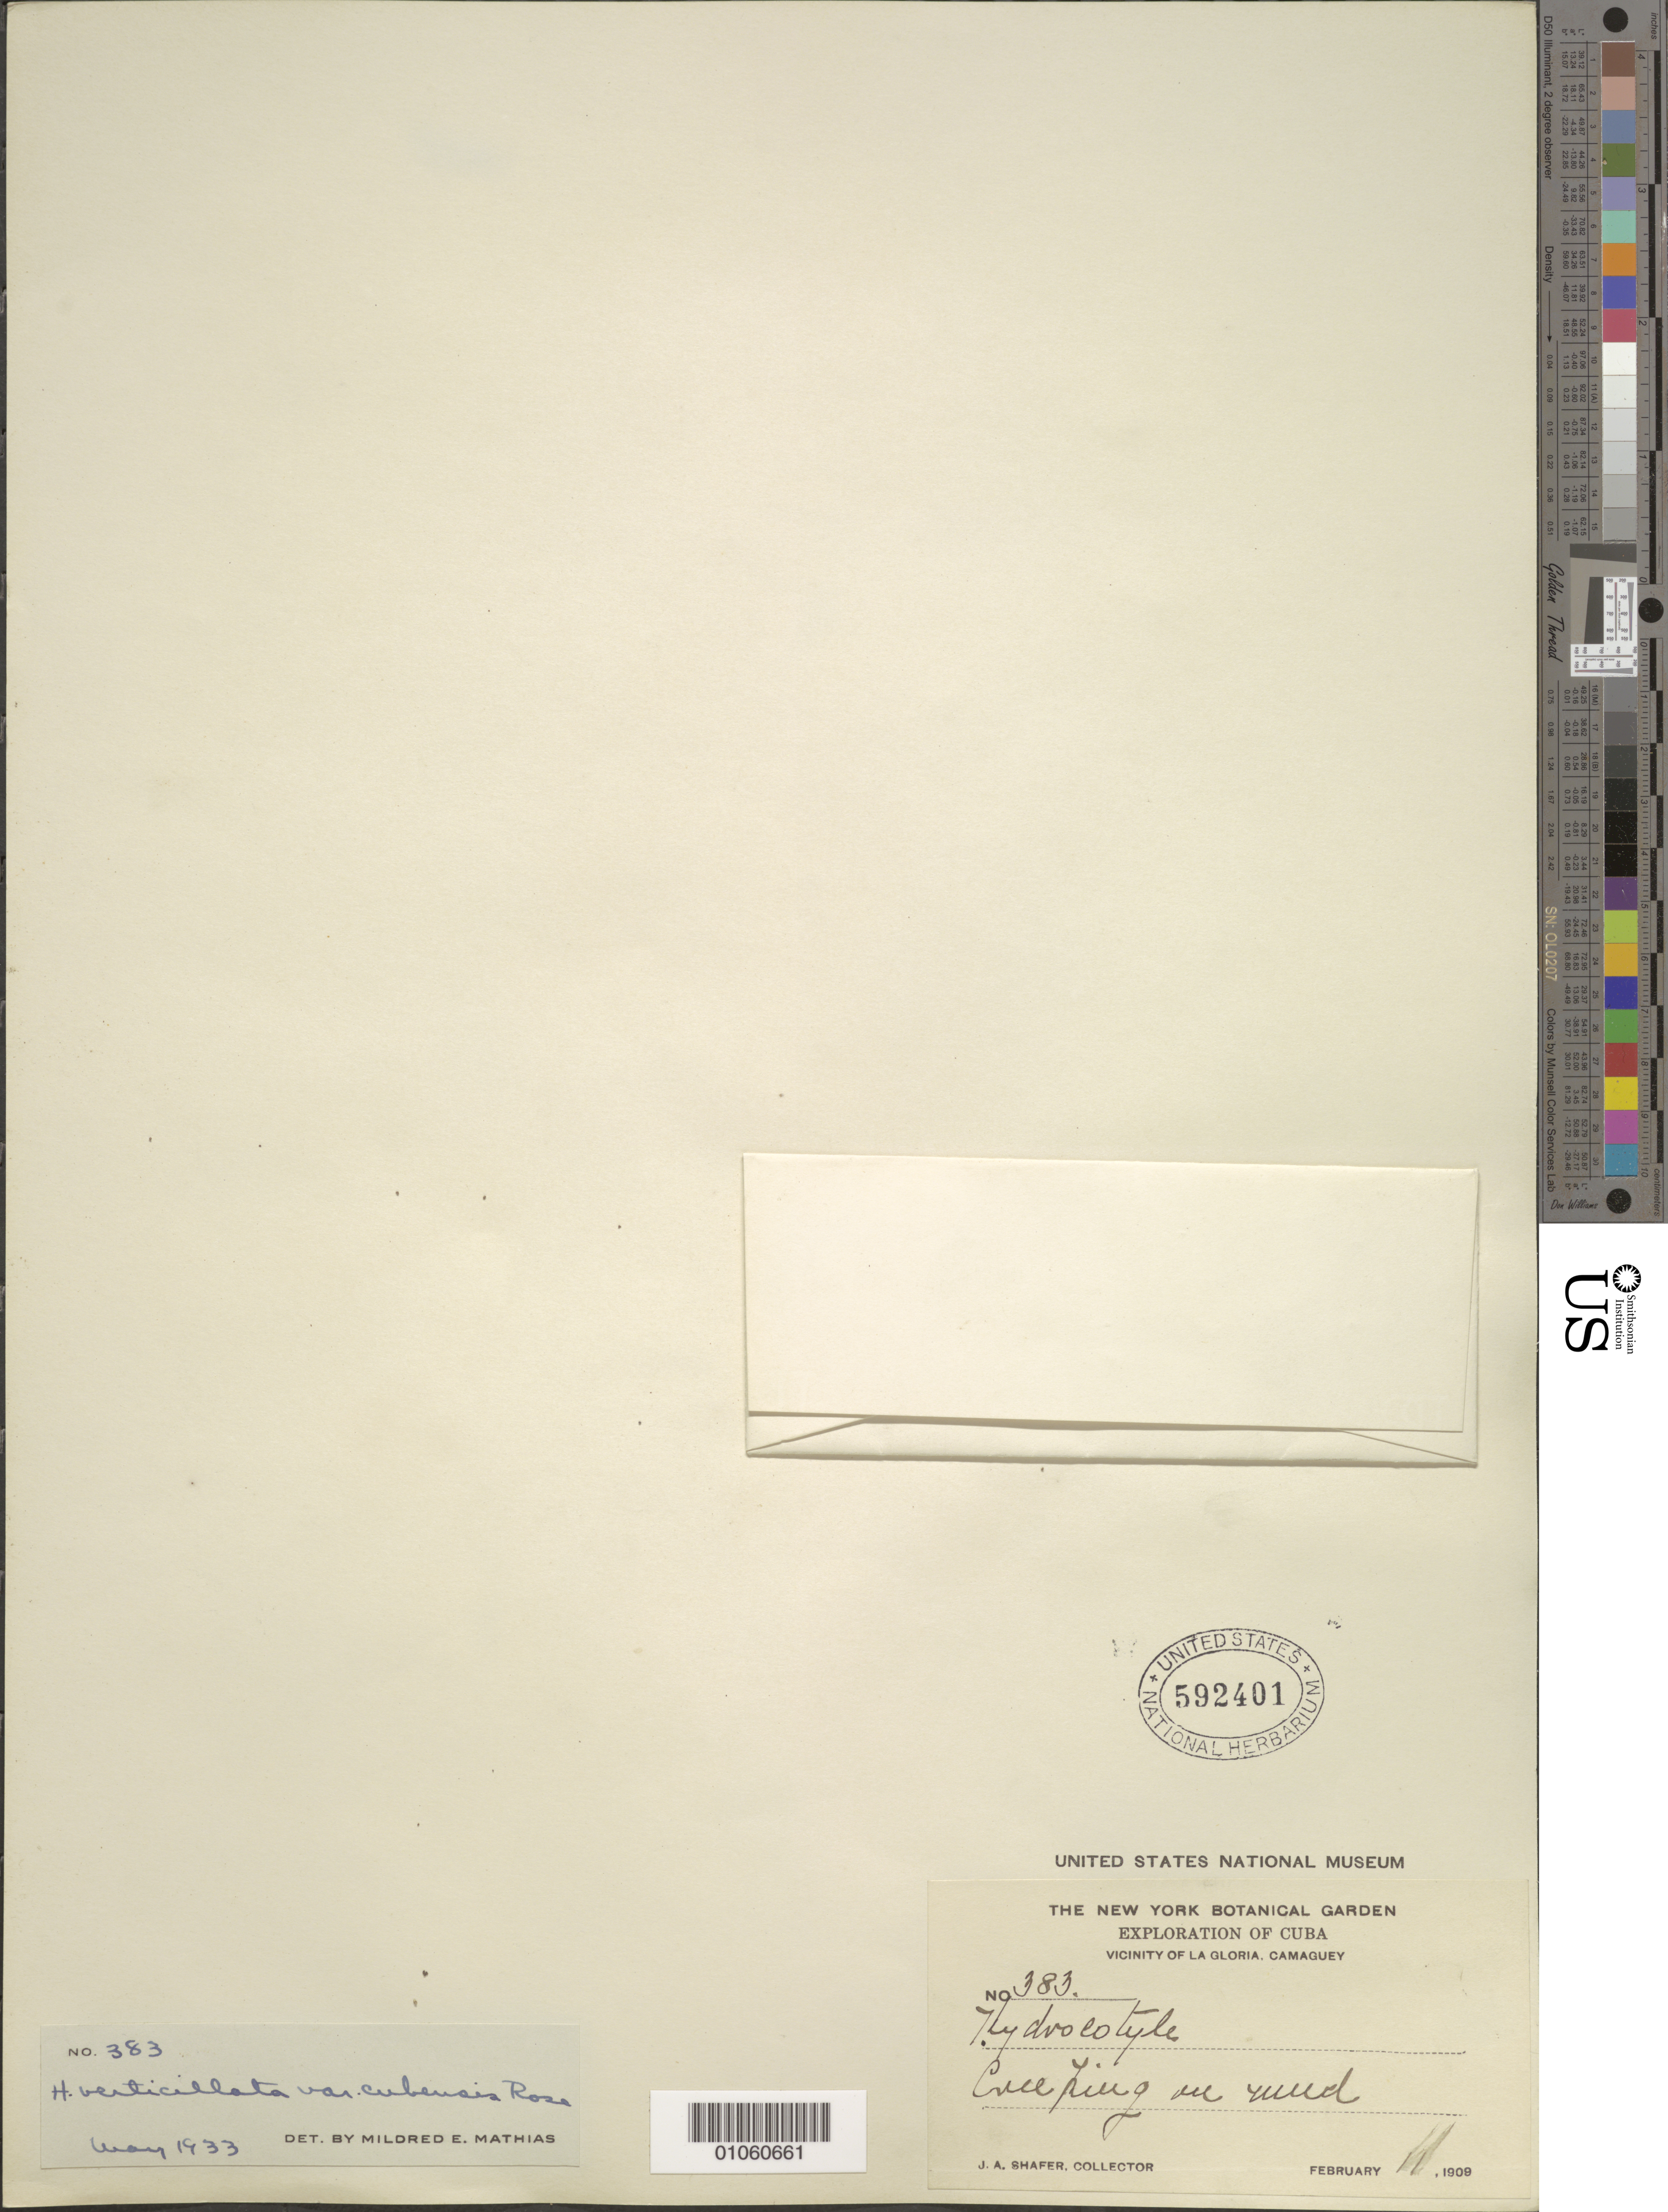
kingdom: Plantae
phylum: Tracheophyta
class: Magnoliopsida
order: Apiales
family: Araliaceae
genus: Hydrocotyle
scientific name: Hydrocotyle verticillata var. cubensis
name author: Rose ex Mathias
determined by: Mathias, M. E.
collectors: J. A. Shafer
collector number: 383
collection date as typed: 11 Feb 1909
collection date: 1909-02-11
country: Cuba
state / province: Camaguey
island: Cuba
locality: La Gloria vicinity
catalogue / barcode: US 592401